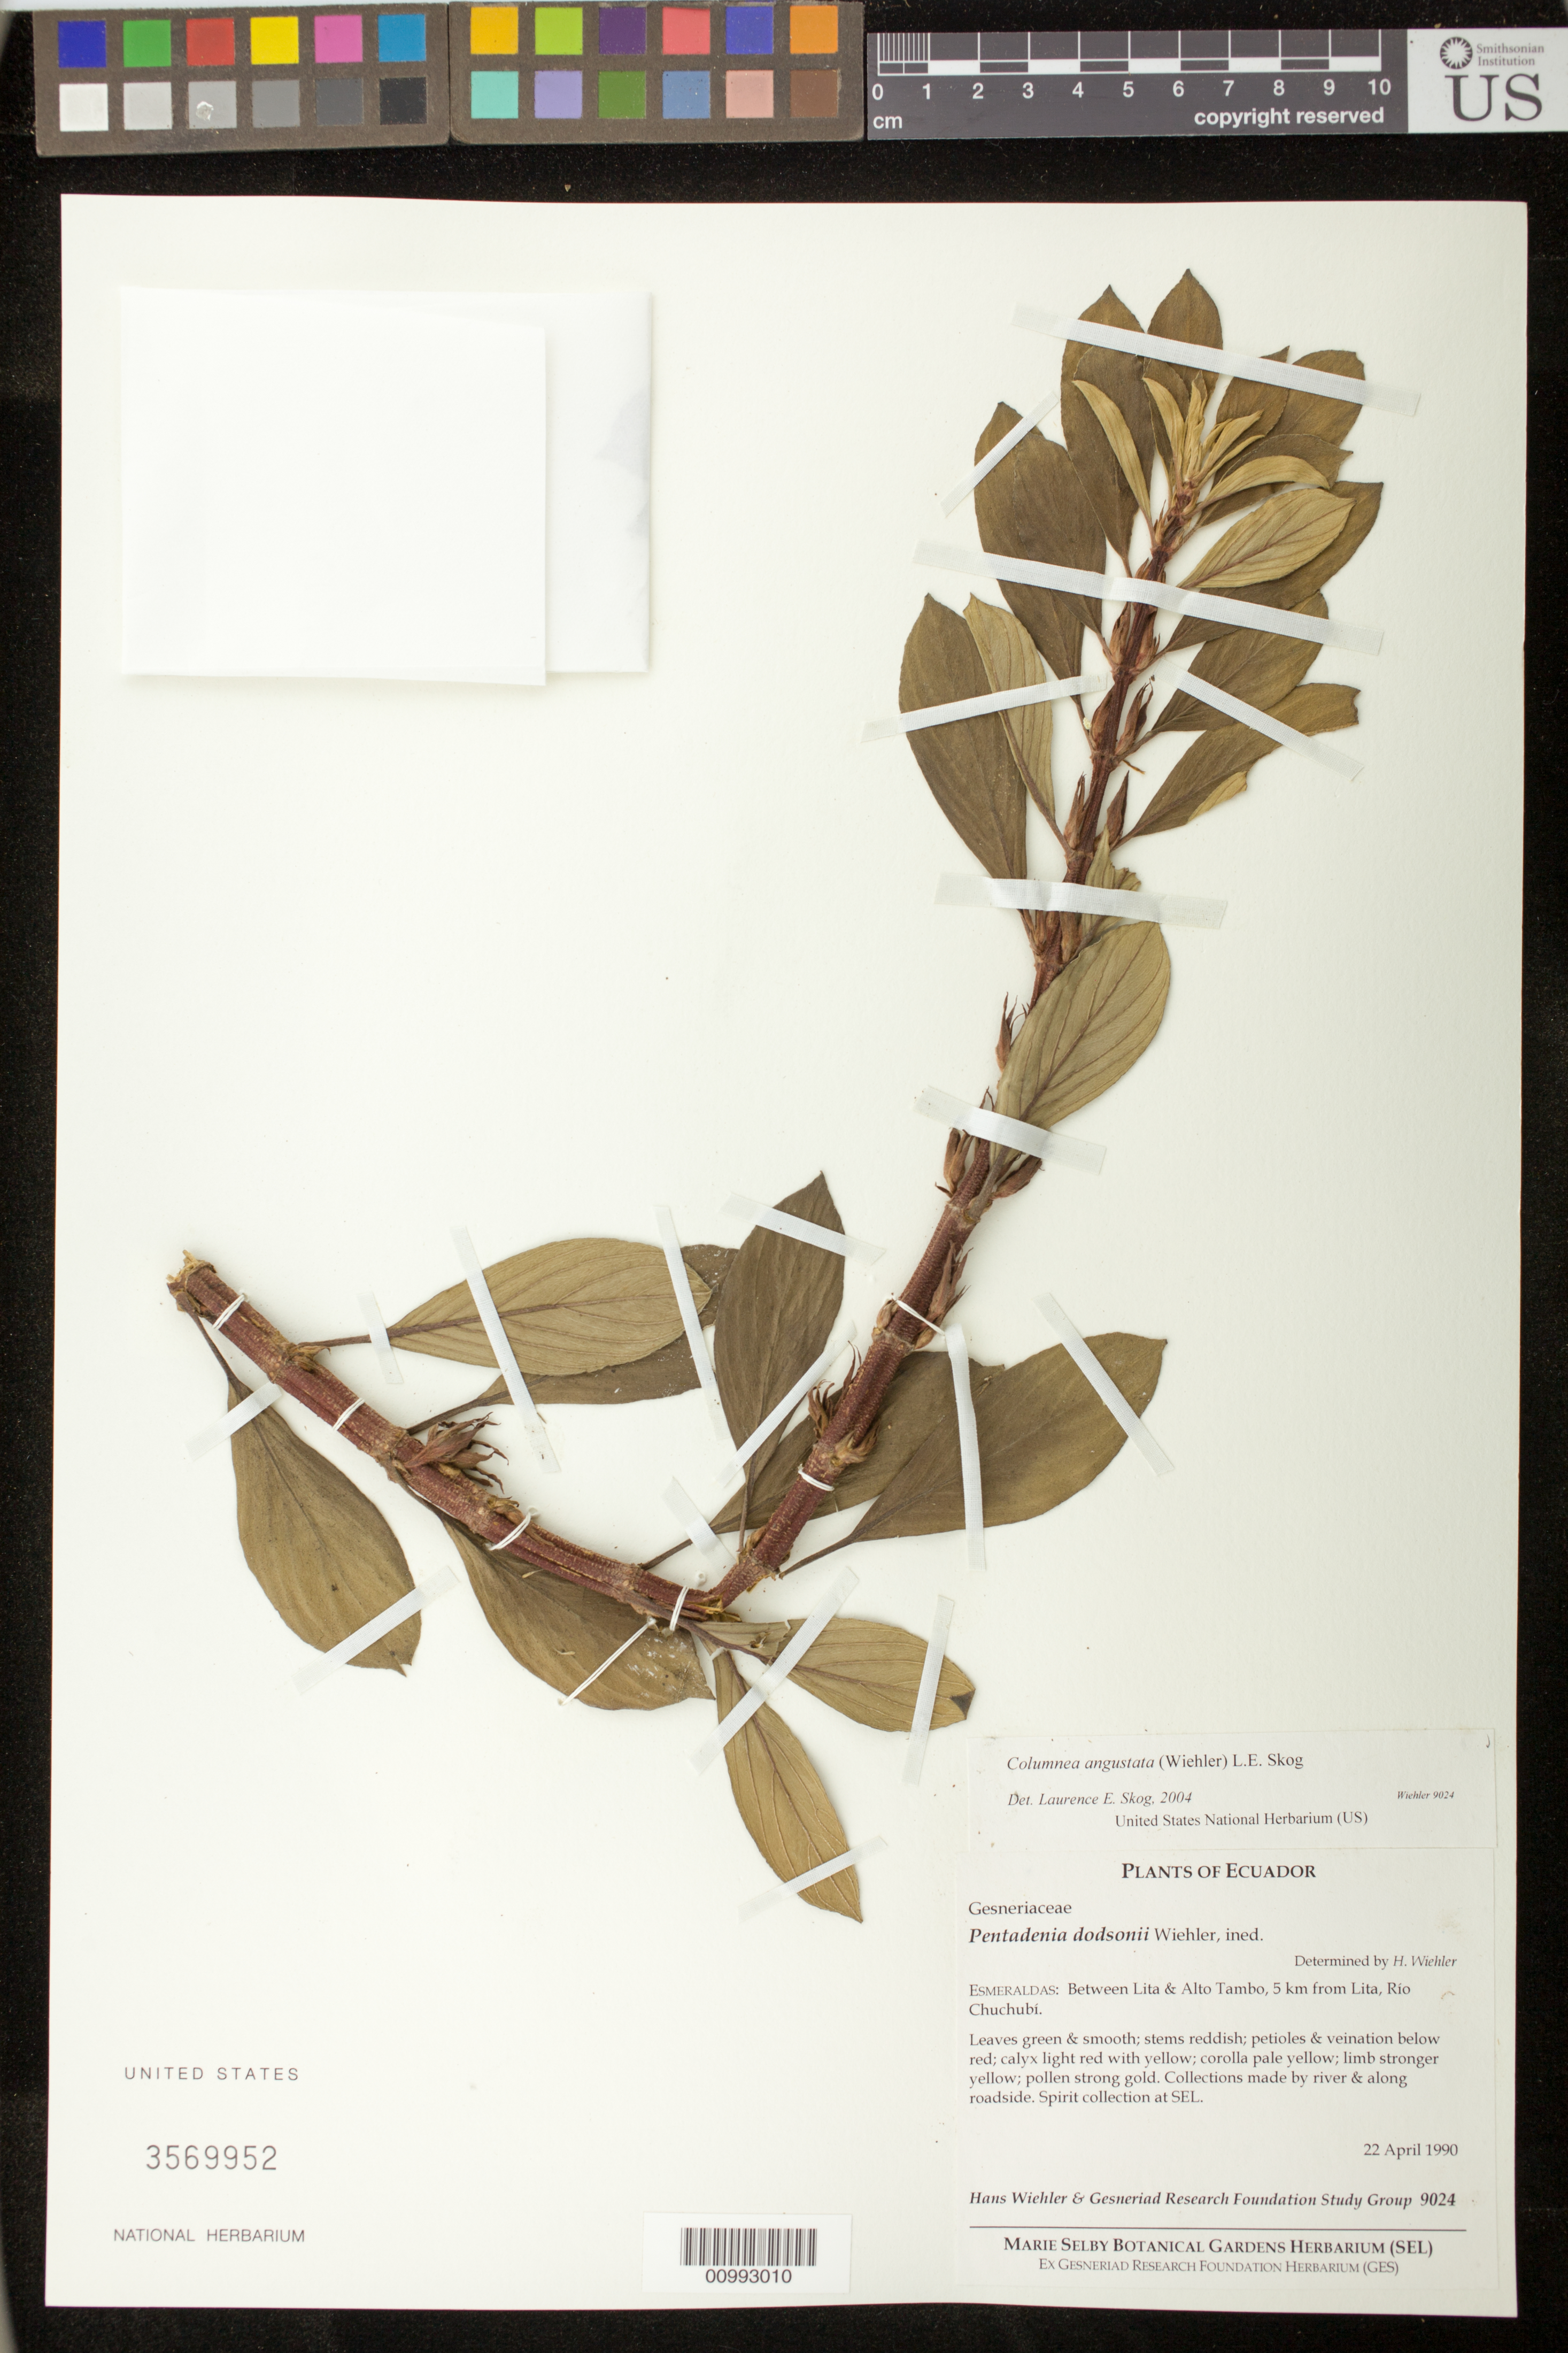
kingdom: Plantae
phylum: Tracheophyta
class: Magnoliopsida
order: Lamiales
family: Gesneriaceae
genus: Columnea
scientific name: Columnea angustata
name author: (Wiehler) L.E. Skog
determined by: Skog, Laurence E.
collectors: H. J. Wiehler & GRF Study Group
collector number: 9024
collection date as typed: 22 Apr 1990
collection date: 1990-04-22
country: Ecuador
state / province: Esmeraldas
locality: Between Lita & Alto Tambo, 5 km from Lita, Río Chuchubí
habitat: Collections made by river & along roadside.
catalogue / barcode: US 3569952